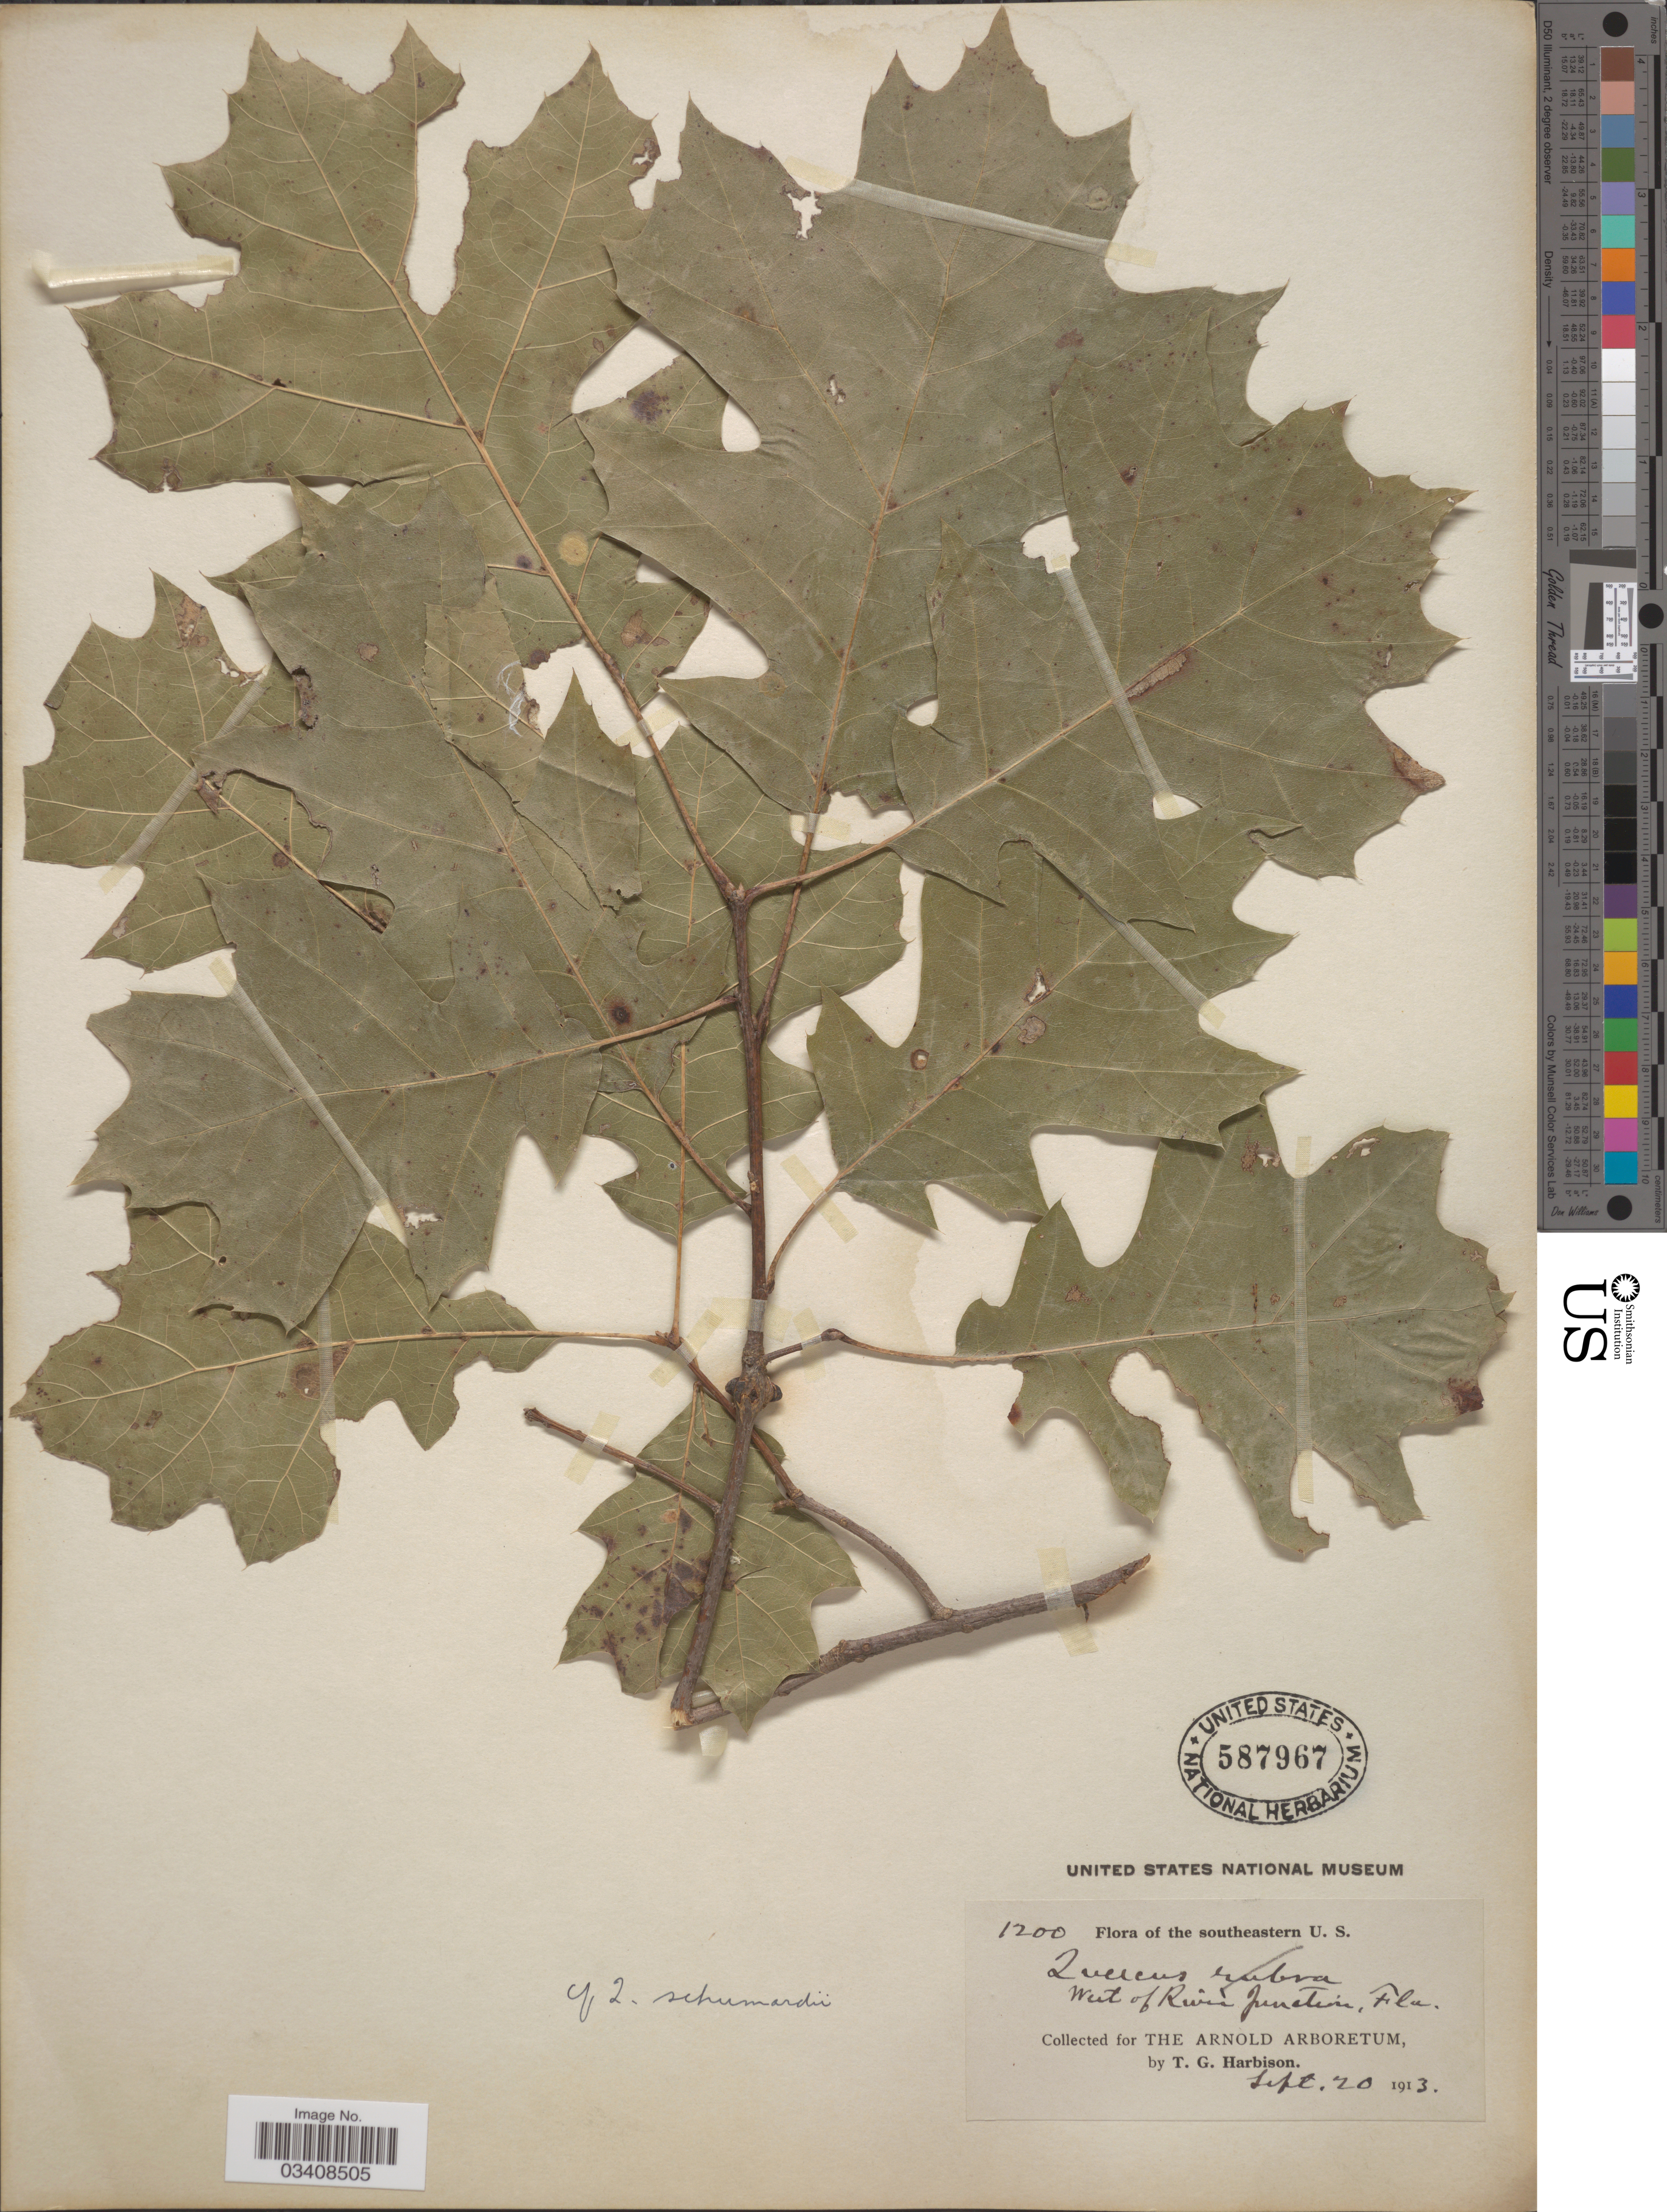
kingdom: Plantae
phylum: Tracheophyta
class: Magnoliopsida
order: Fagales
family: Fagaceae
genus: Quercus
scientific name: Quercus shumardii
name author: Buckley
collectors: T. Harbison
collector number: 1200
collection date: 1913-09-20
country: United States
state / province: Florida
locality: Southeastern U. S. West of River Junction.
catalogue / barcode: US 587967